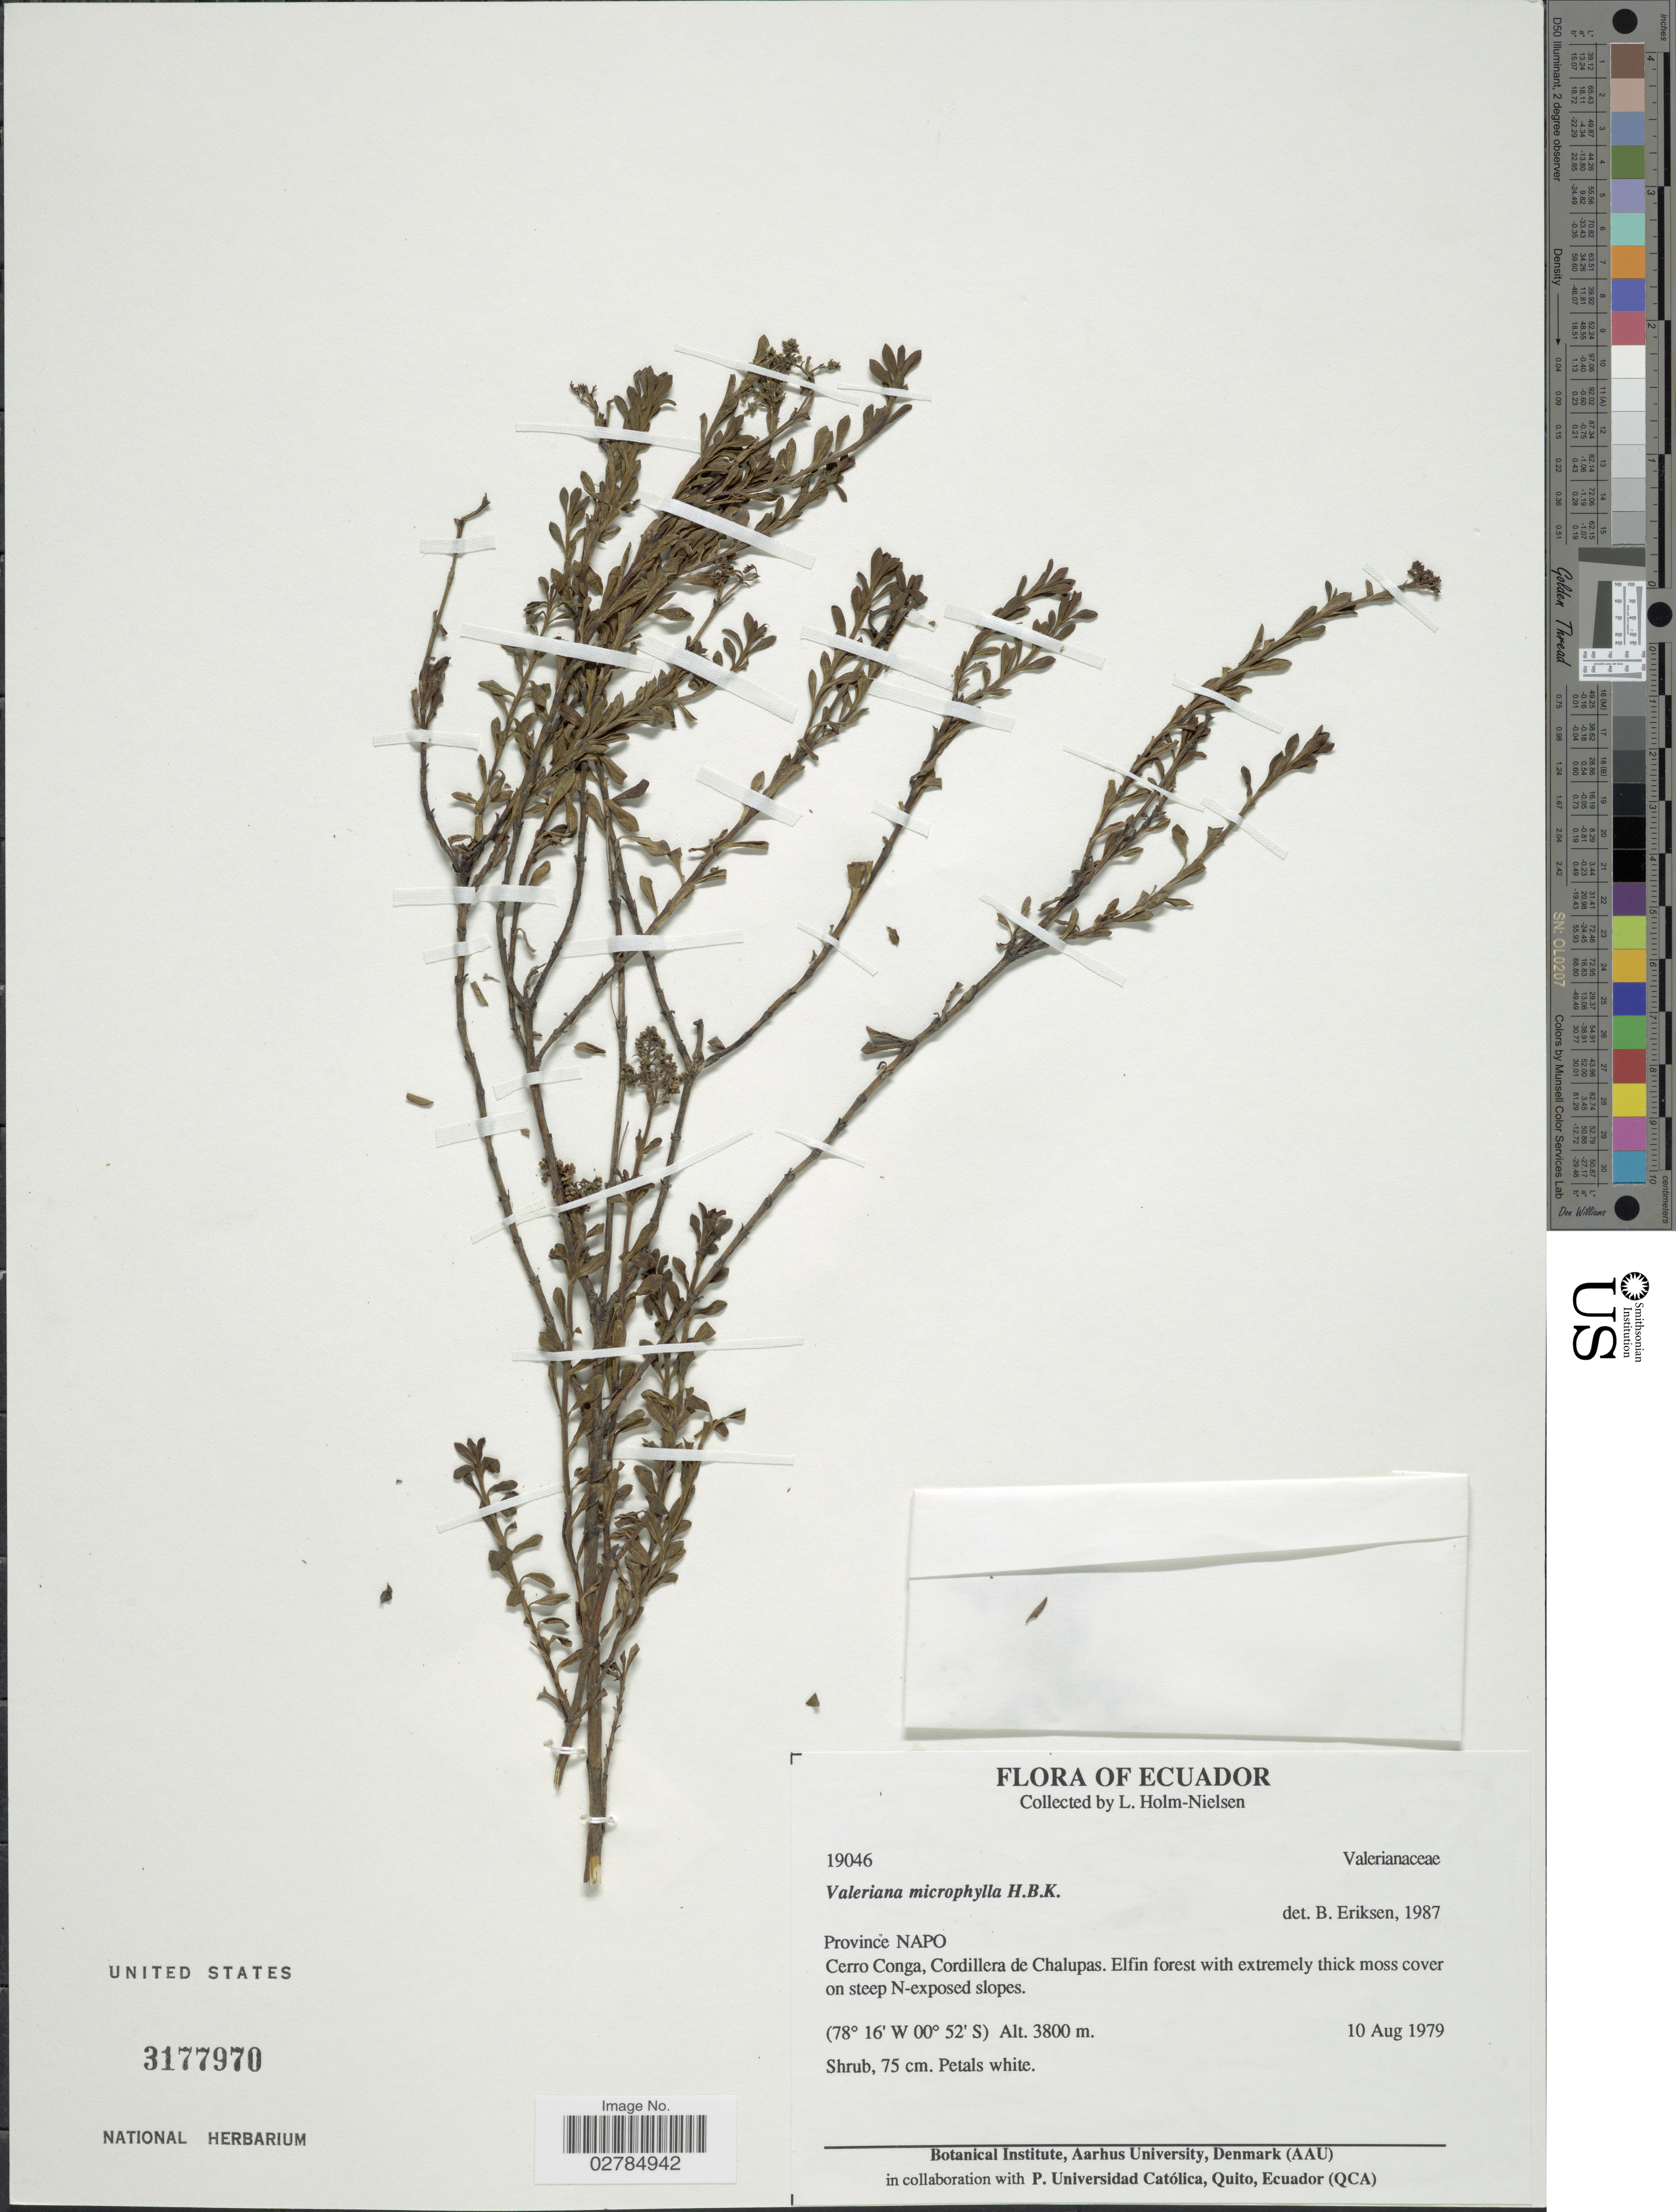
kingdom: Plantae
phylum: Tracheophyta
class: Magnoliopsida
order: Dipsacales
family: Caprifoliaceae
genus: Valeriana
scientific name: Valeriana microphylla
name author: Kunth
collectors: L. Holm-Nielsen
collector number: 19046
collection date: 1979-08-10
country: Ecuador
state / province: Napo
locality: Cerro Conga, Cordillera de Chalupas.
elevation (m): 3800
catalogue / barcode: US 3177970